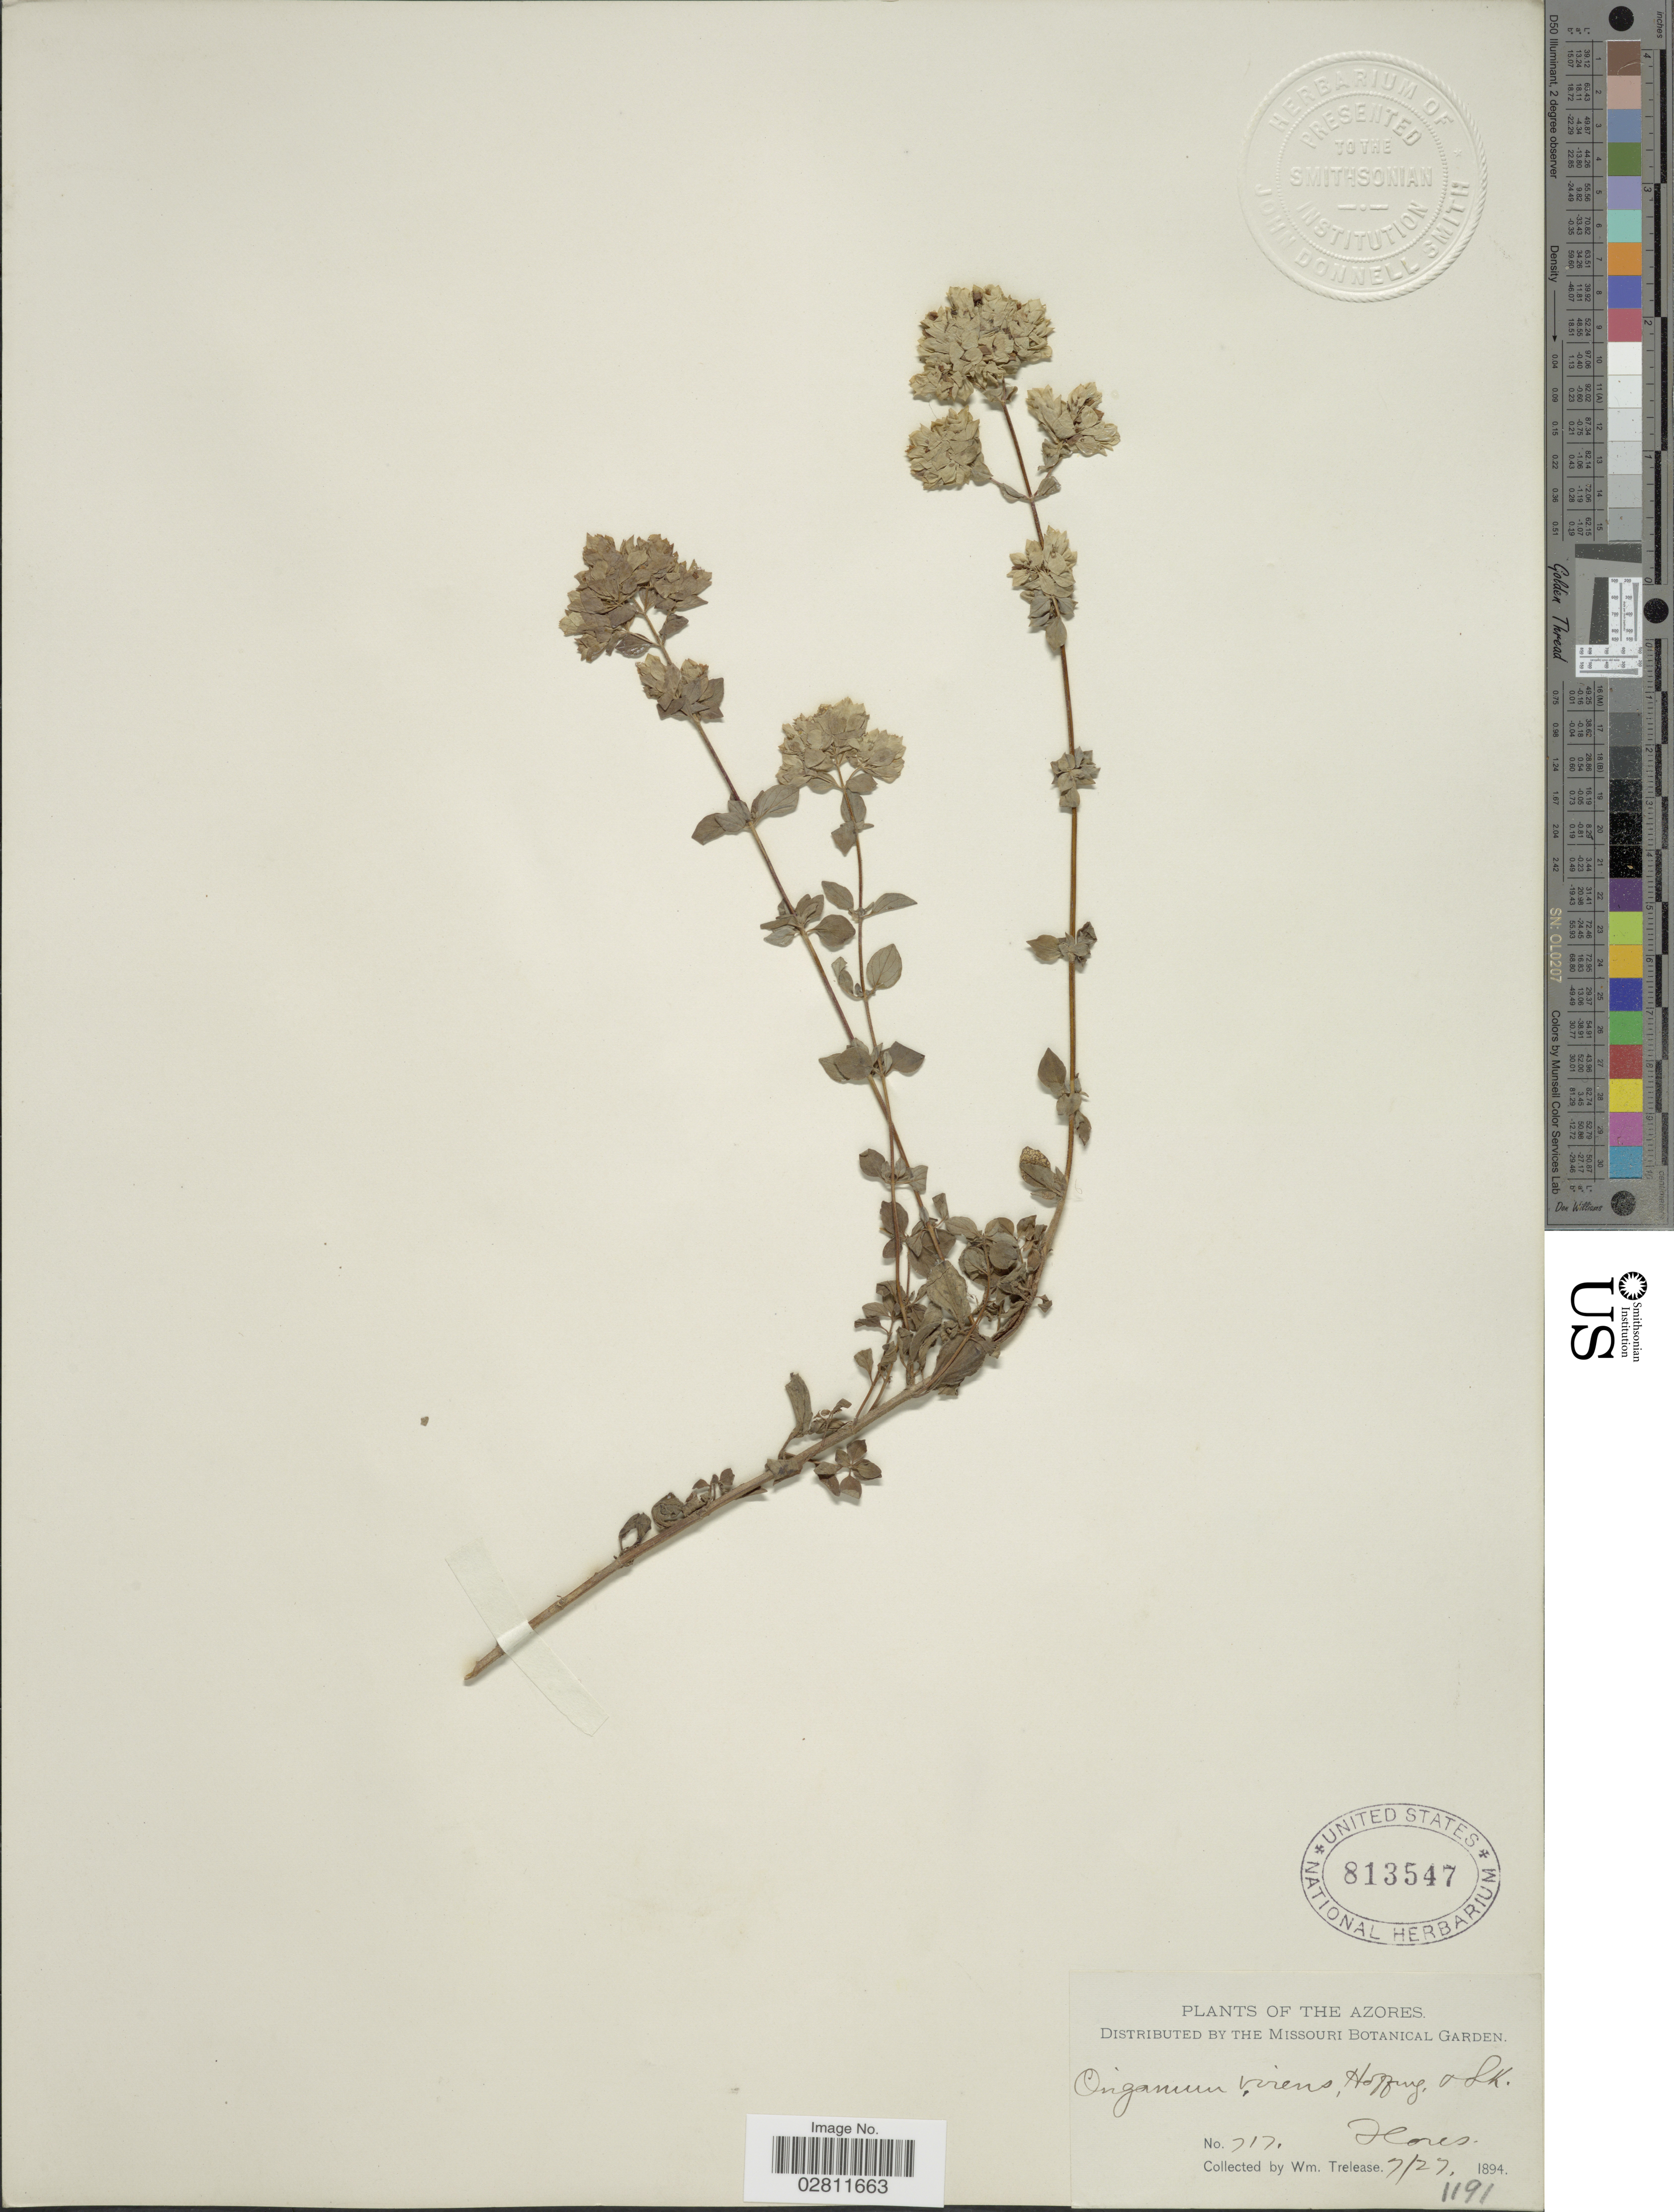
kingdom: Plantae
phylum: Tracheophyta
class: Magnoliopsida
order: Lamiales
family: Lamiaceae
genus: Origanum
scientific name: Origanum vulgare subsp. virens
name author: (Hoffmanns. & Link) Ietsw.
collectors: W. Trelease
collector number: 717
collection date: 1894-07-27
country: Portugal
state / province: Azores (Aut. Reg.)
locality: Hores [interpreted]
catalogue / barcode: US 813547